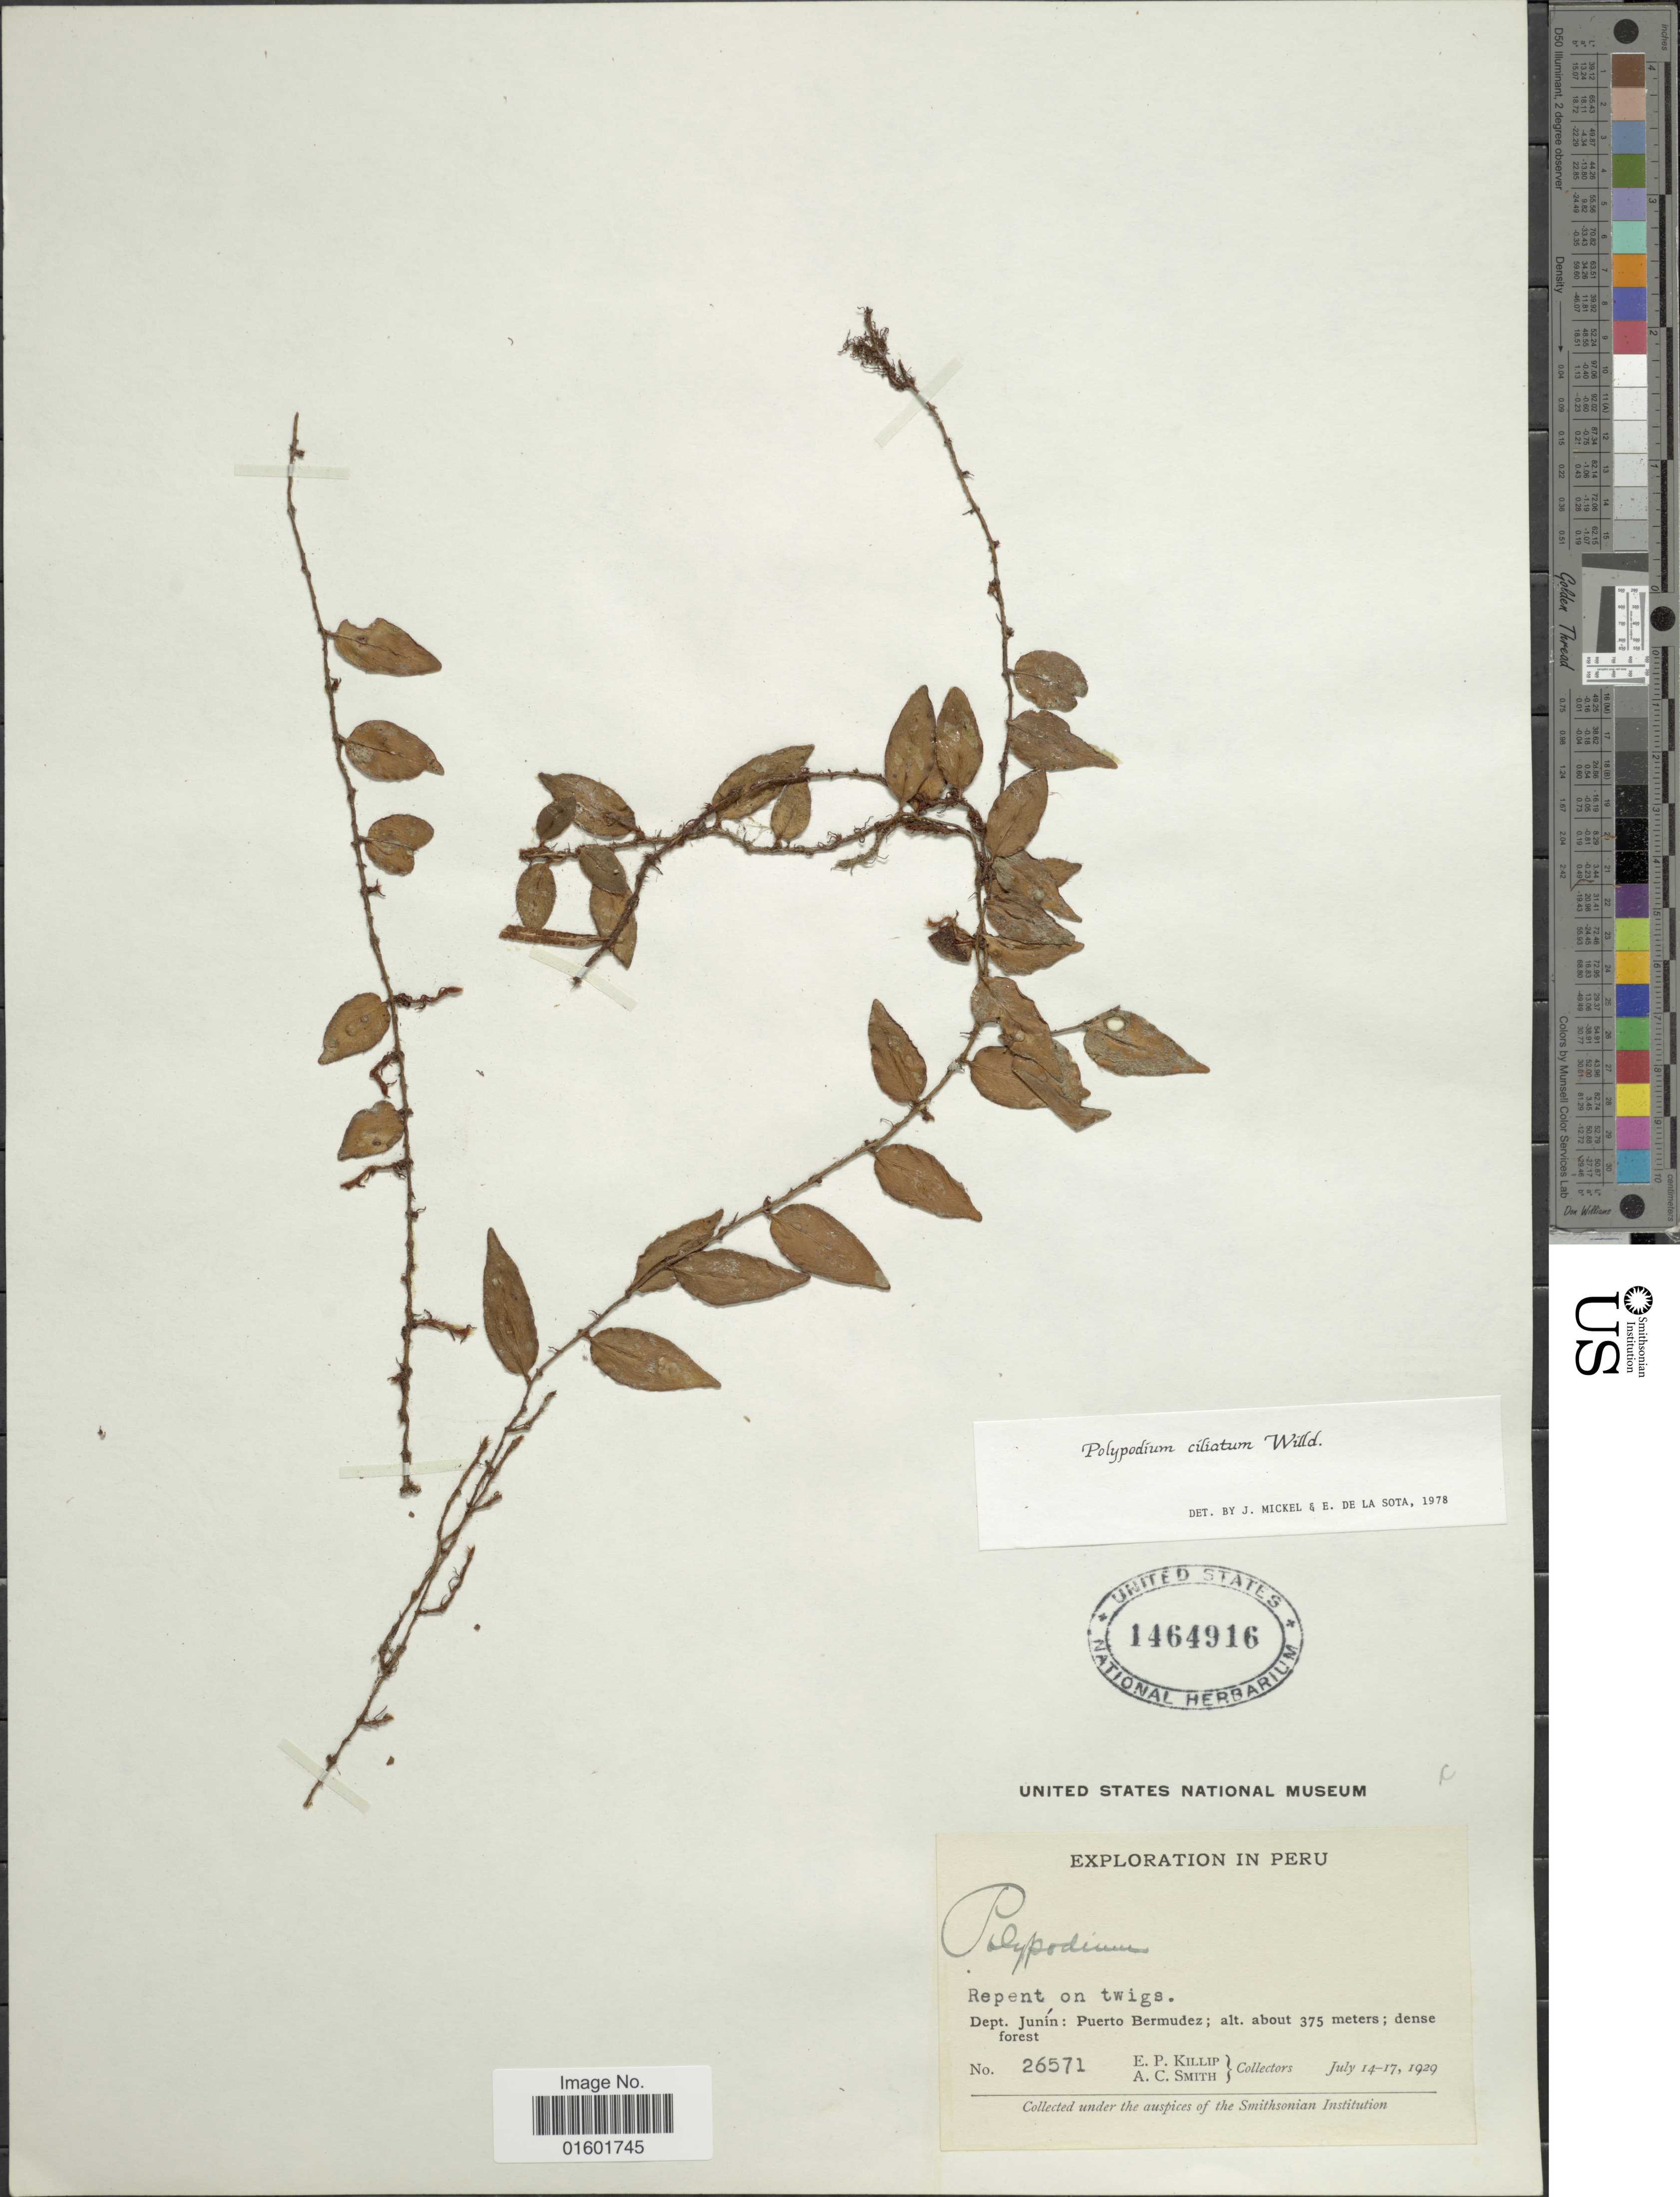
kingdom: Plantae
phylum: Tracheophyta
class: Polypodiopsida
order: Polypodiales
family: Polypodiaceae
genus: Microgramma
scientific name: Microgramma reptans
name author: (Cav.) A.R. Sm.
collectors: E. P. Killip & A. C. Smith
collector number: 26571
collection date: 1929-07-14/1929-07-17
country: Peru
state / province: Junín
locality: Puerto Bermudez; dense forest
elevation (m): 375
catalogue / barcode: US 1464916